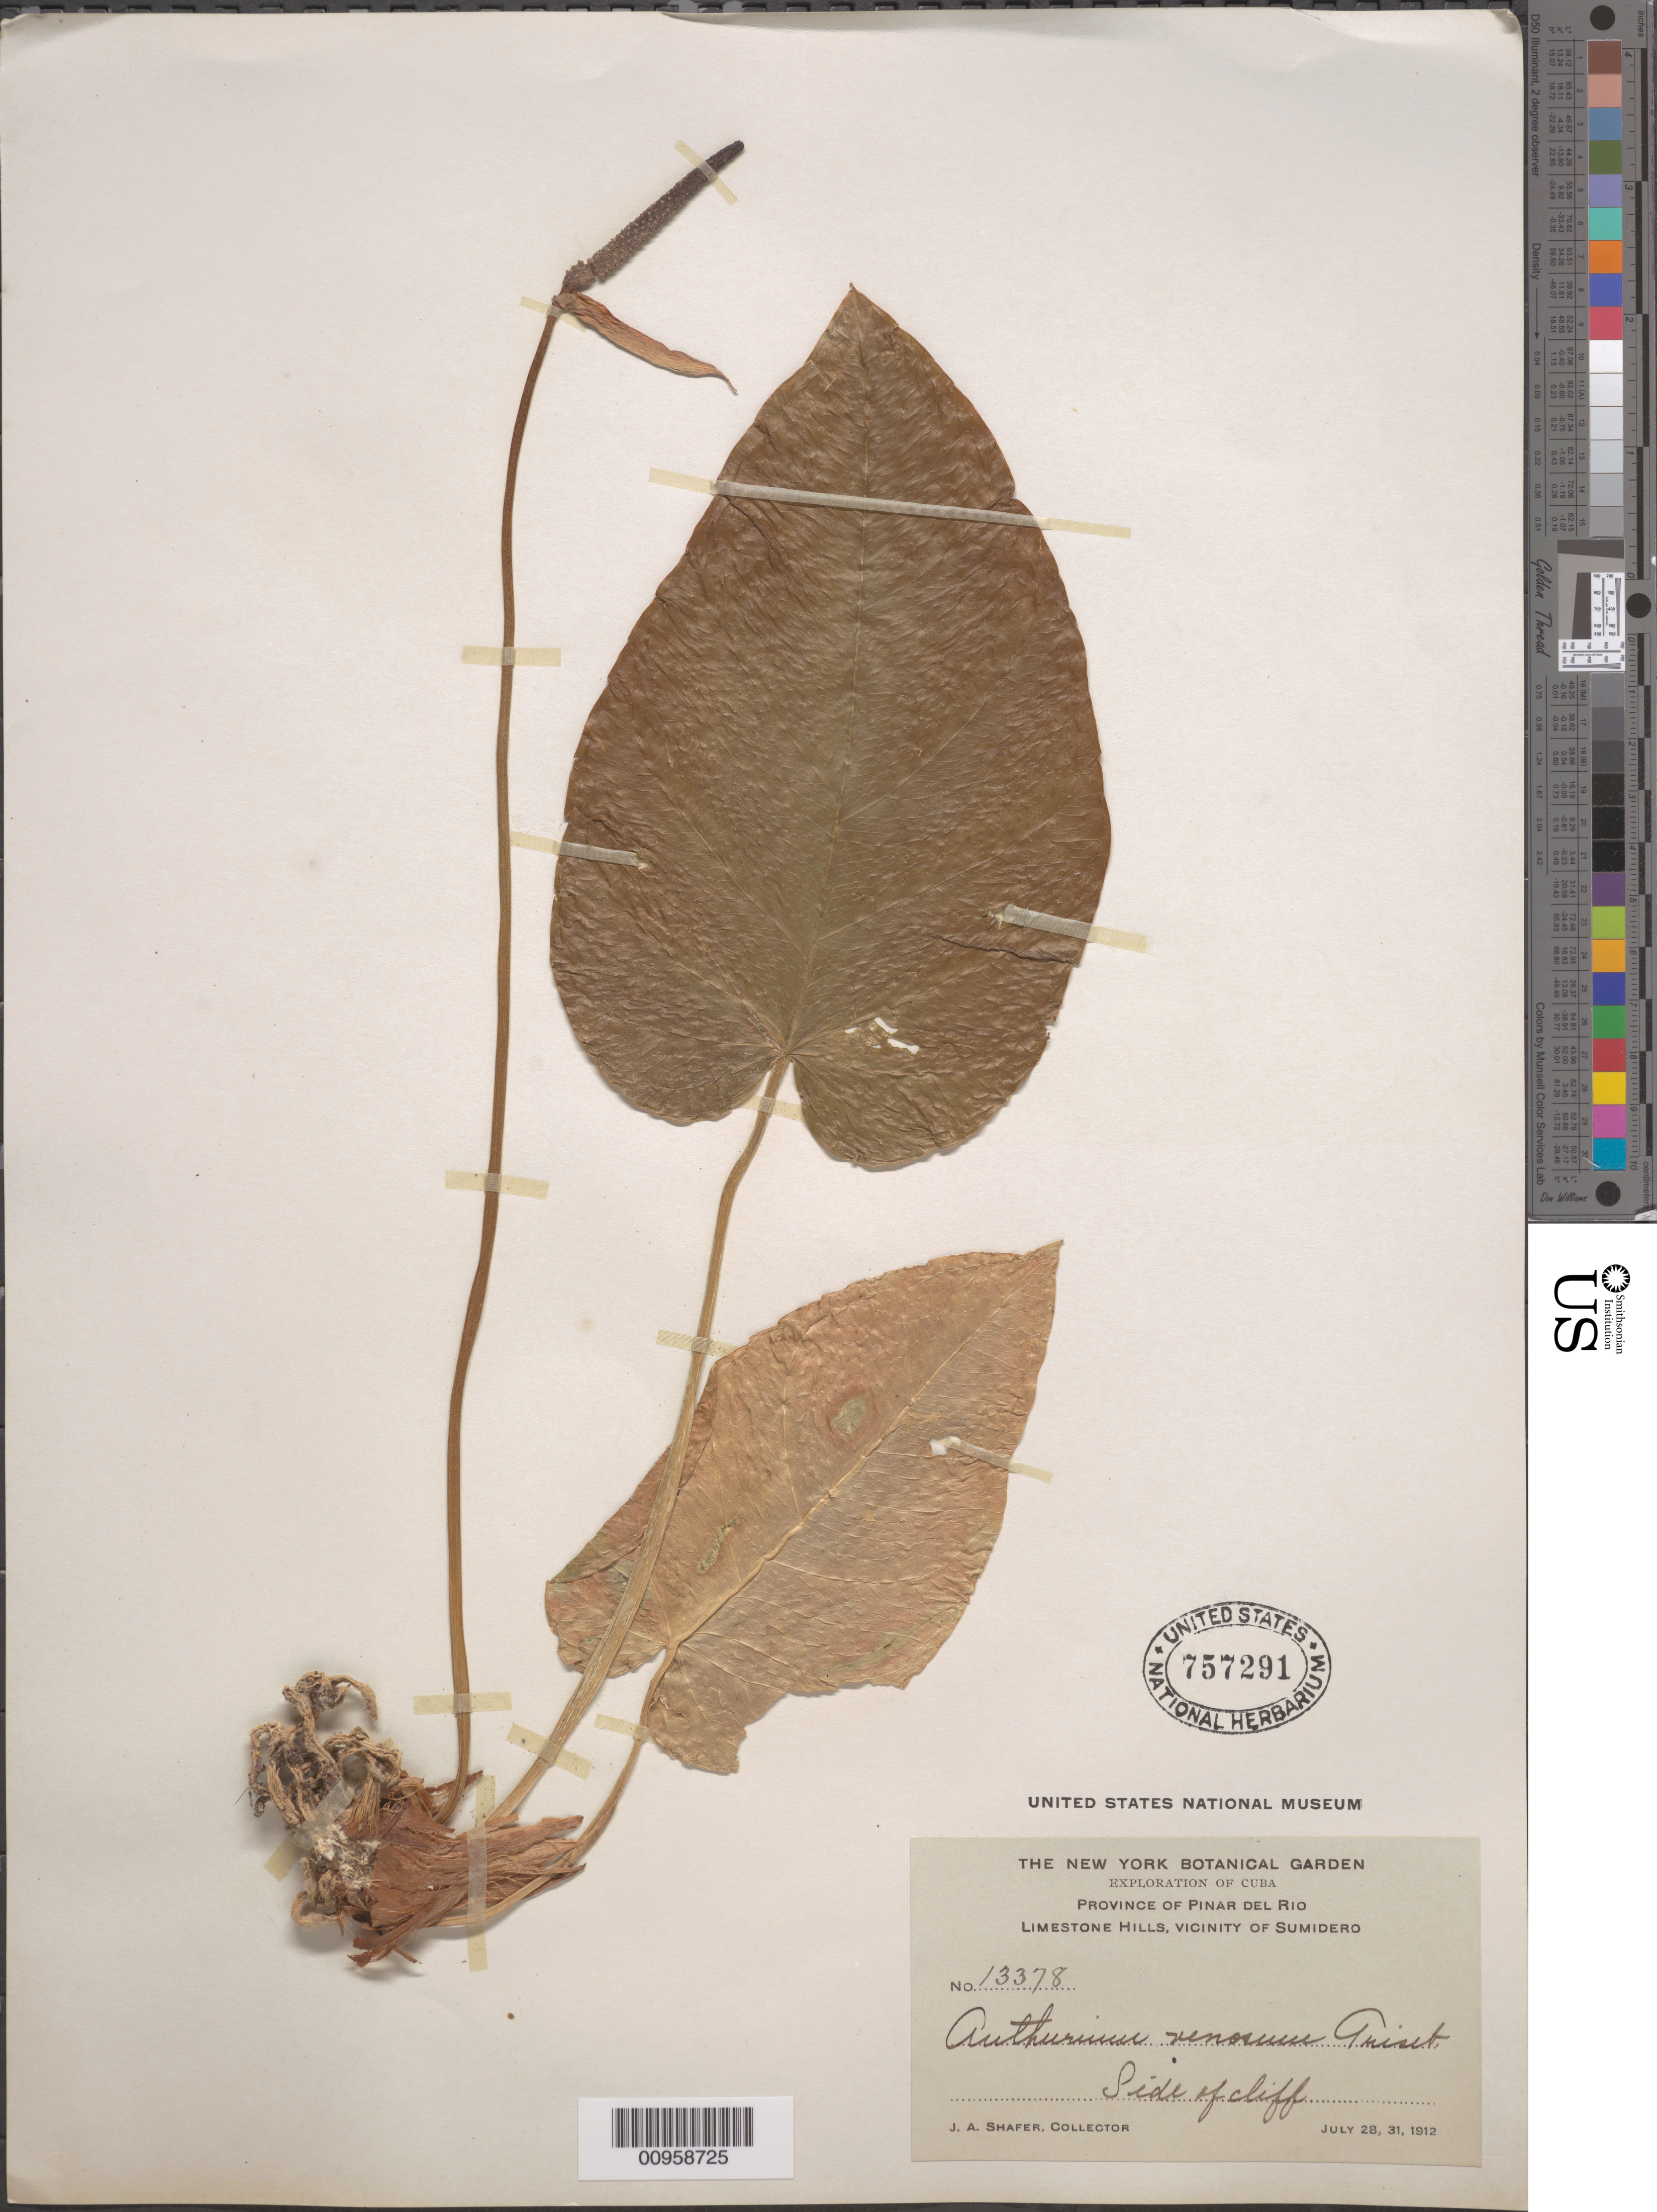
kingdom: Plantae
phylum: Tracheophyta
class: Liliopsida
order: Alismatales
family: Araceae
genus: Anthurium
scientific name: Anthurium venosum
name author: Griseb.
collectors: J. A. Shafer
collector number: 13378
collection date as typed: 28 Jul 1912 to 31 Jul 1912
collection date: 1912-07-28/1912-07-31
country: Cuba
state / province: Pinar del Rio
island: Cuba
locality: Vicinity of Sumidero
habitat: Side of cliff of limestone hills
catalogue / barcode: US 757291